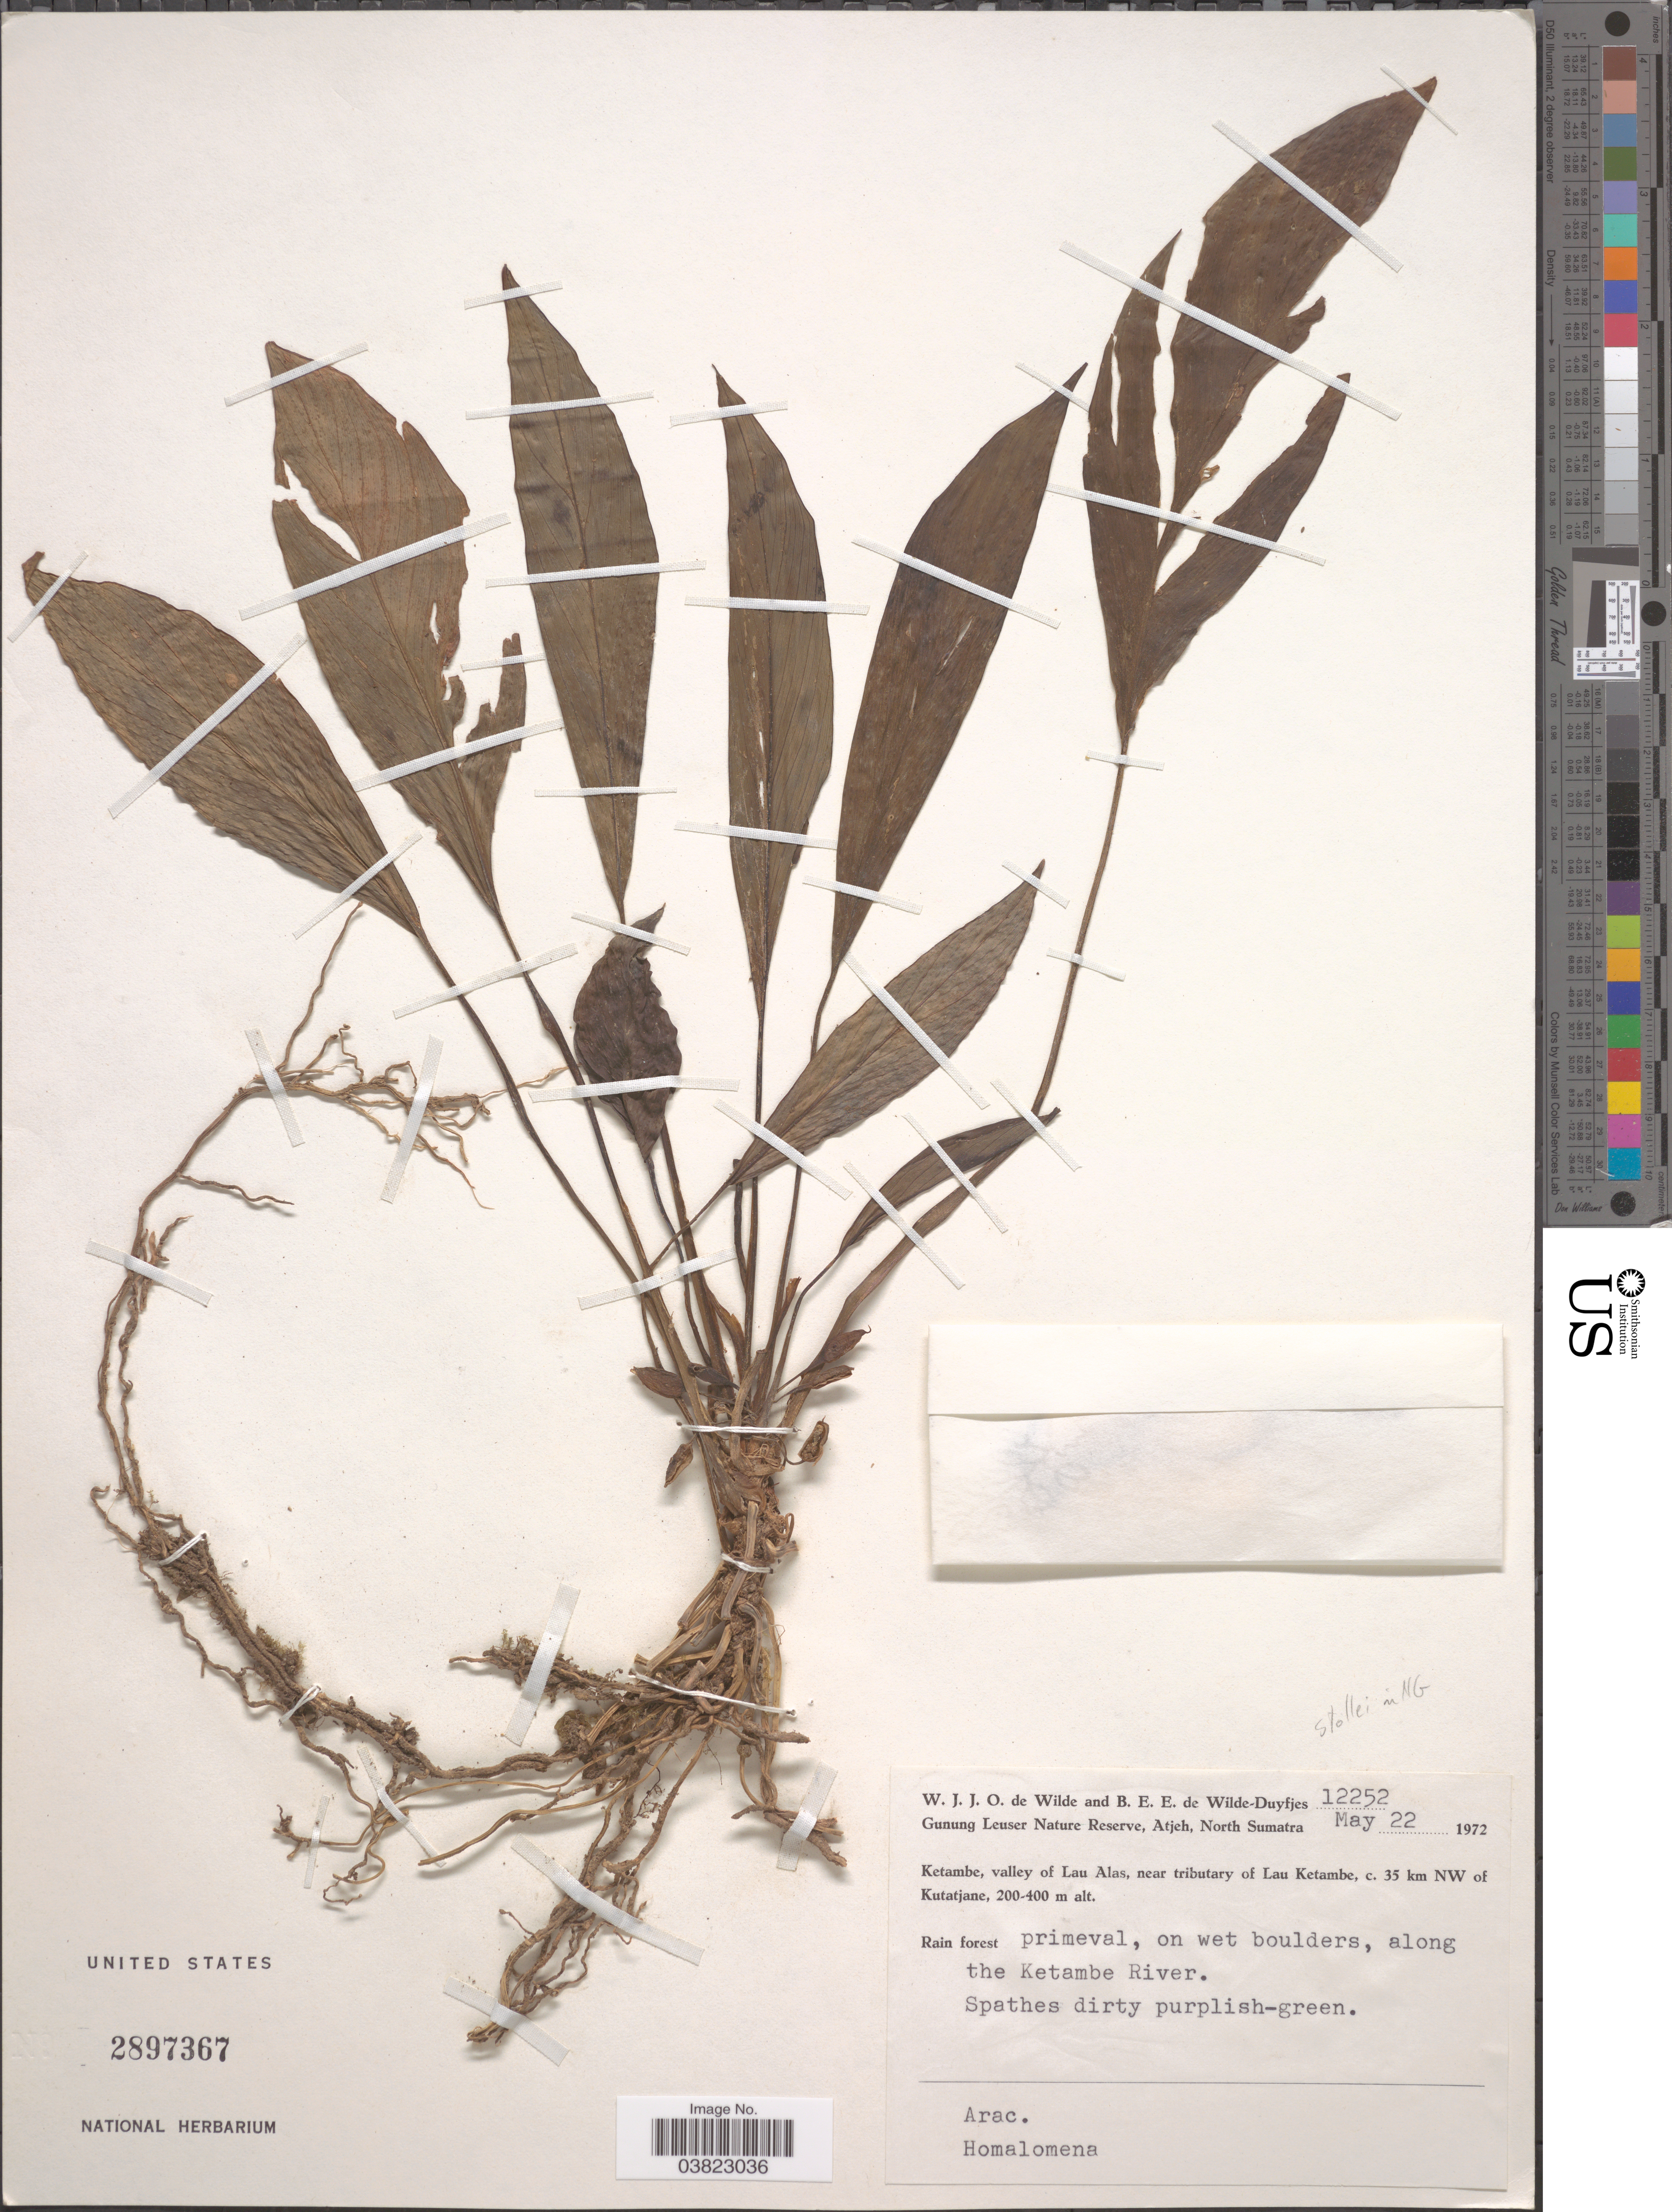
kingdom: Plantae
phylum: Tracheophyta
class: Liliopsida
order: Alismatales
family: Araceae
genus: Homalomena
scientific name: Homalomena sp.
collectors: W. J. de Wilde & B. E. de Wilde-Duyfjes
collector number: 12252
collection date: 1972-05-22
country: Indonesia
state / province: Sumatra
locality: Gunung Leuser National Reserve, Atjeh, North Sumatra. Ketambe, valley of Lau Alas, near tributary of Lau Ketambe, c. 35 km NW of Kutatjane. Along the Ketambe River.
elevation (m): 200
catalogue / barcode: US 2897367